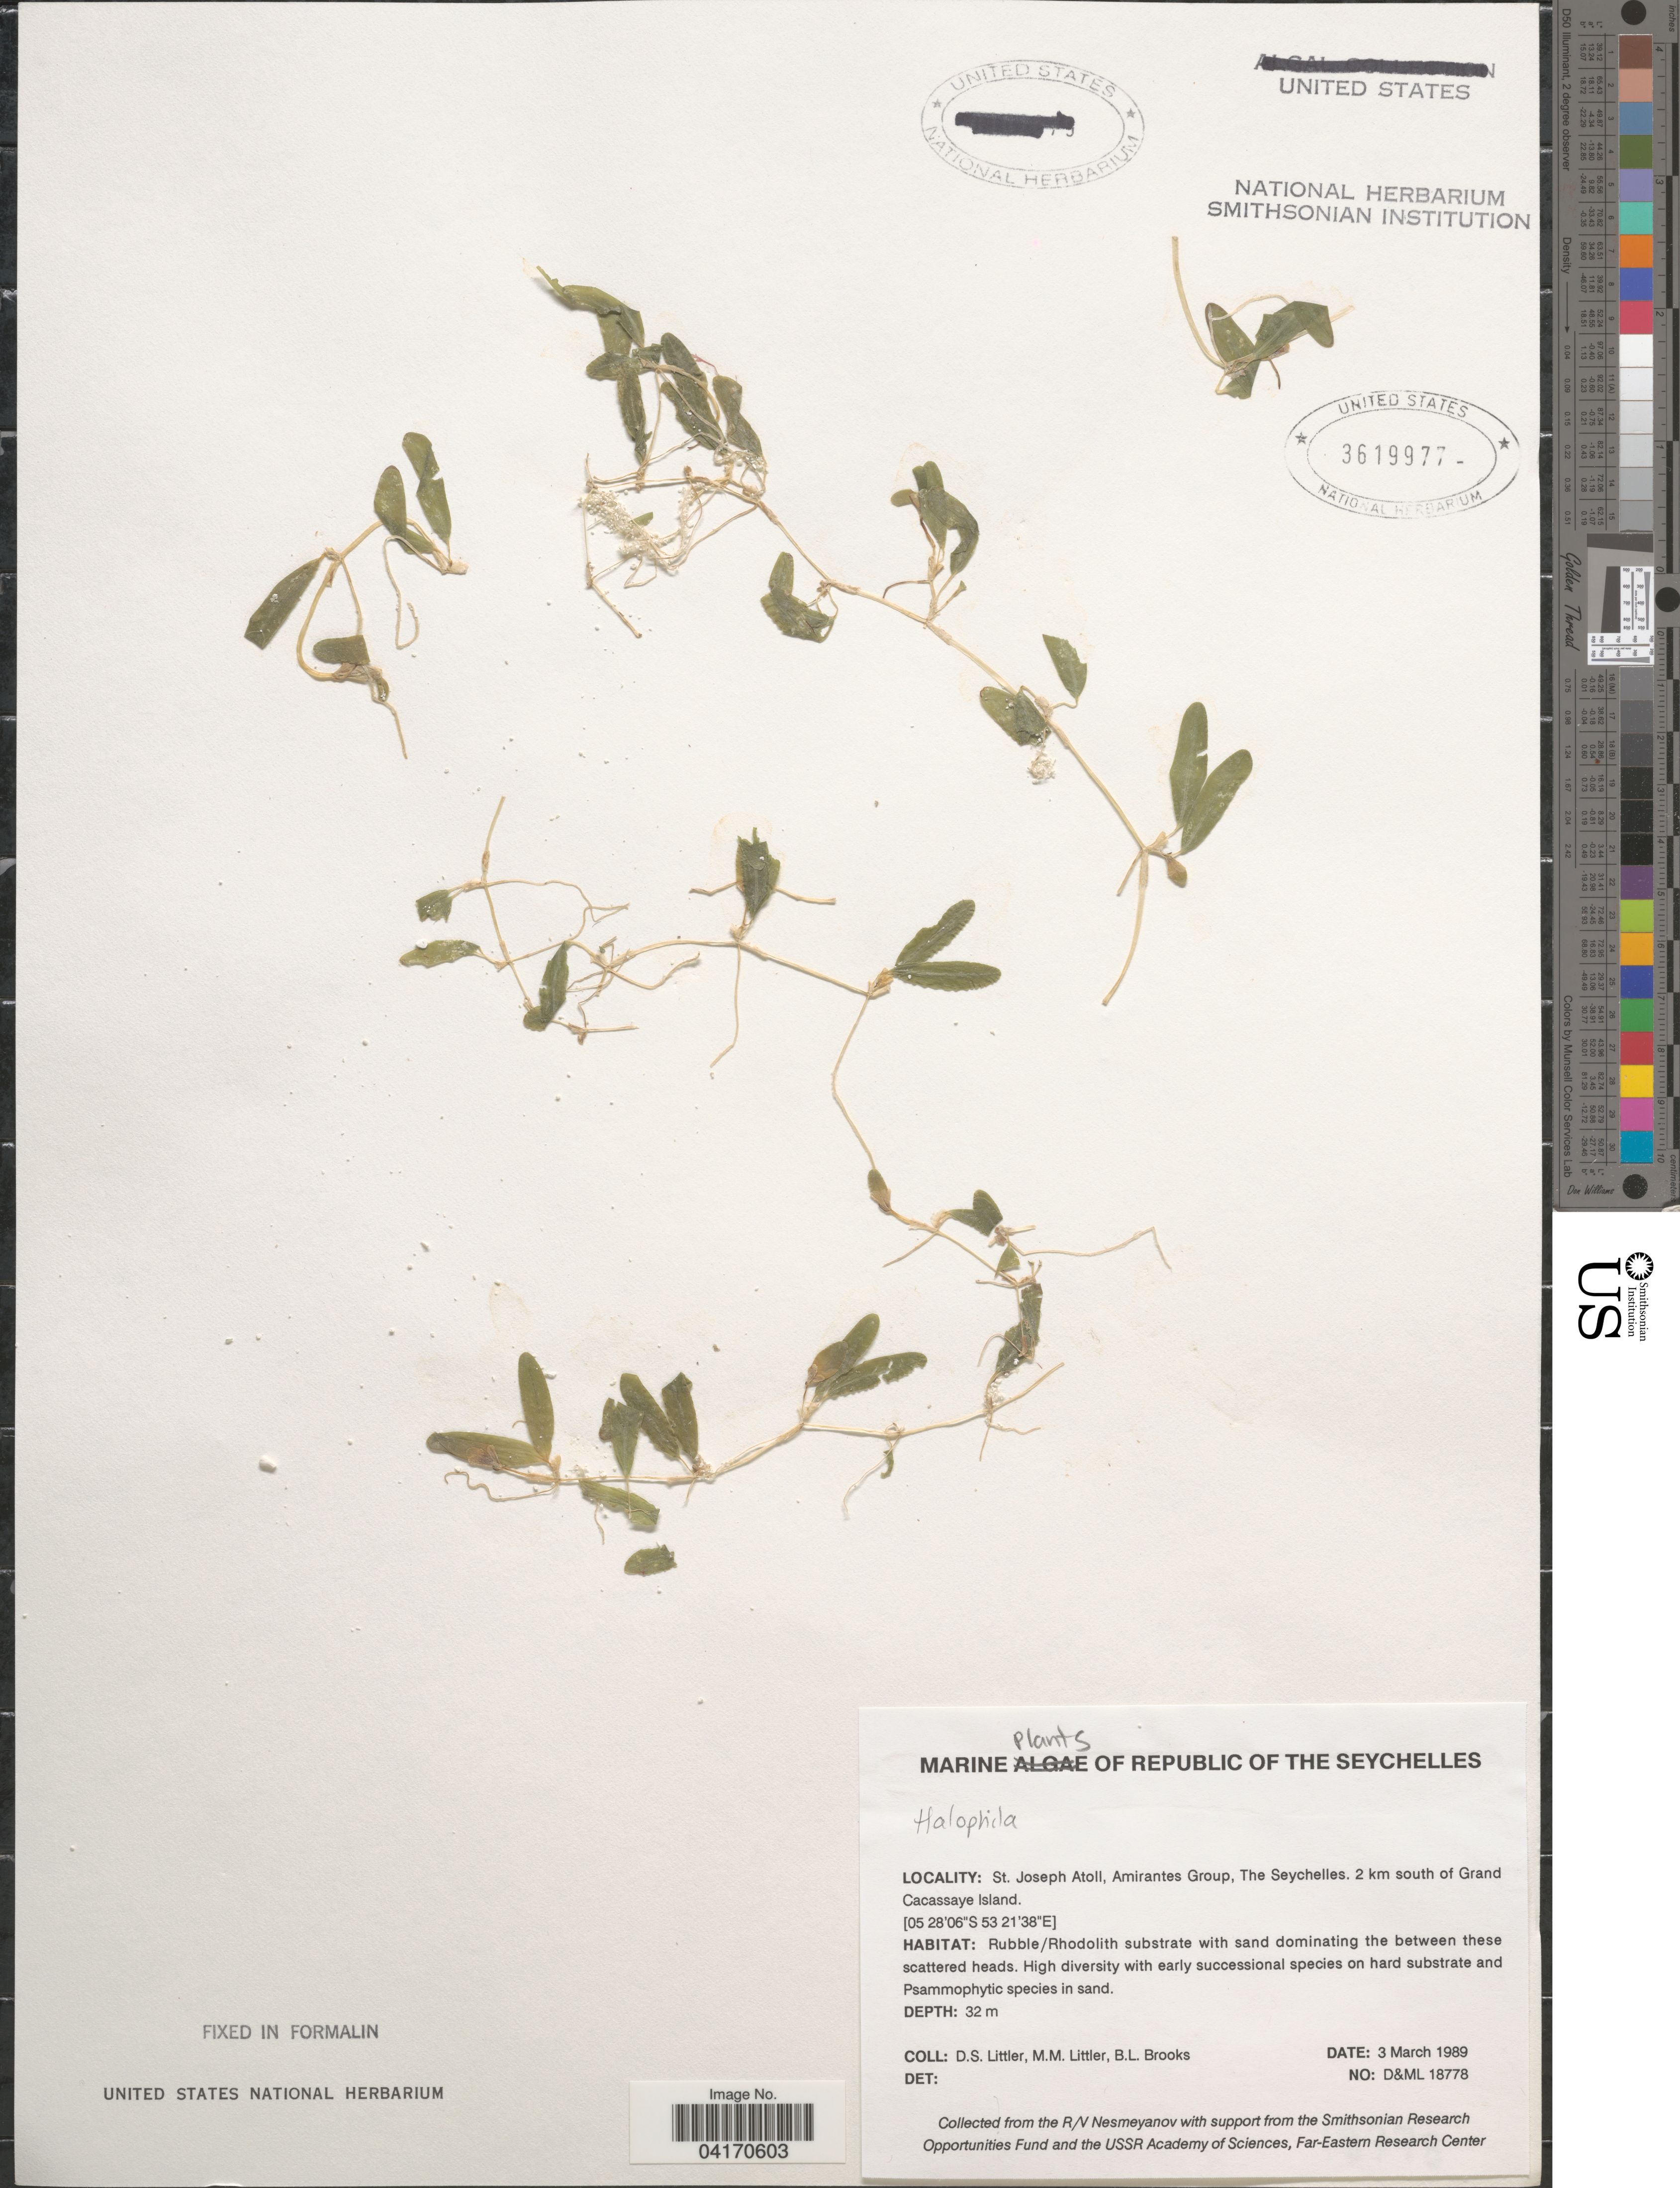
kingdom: Plantae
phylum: Tracheophyta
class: Liliopsida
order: Alismatales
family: Hydrocharitaceae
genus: Halophila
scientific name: Halophila sp.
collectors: D. S. Littler & B. Brooks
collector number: D&ML 18778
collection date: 1989-03-03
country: Seychelles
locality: Republic of the Seychelles. St. Joseph Atoll, Amirantes Group, The Seychelles. 2 km south of Grand Cacassaye Island.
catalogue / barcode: US 3619977